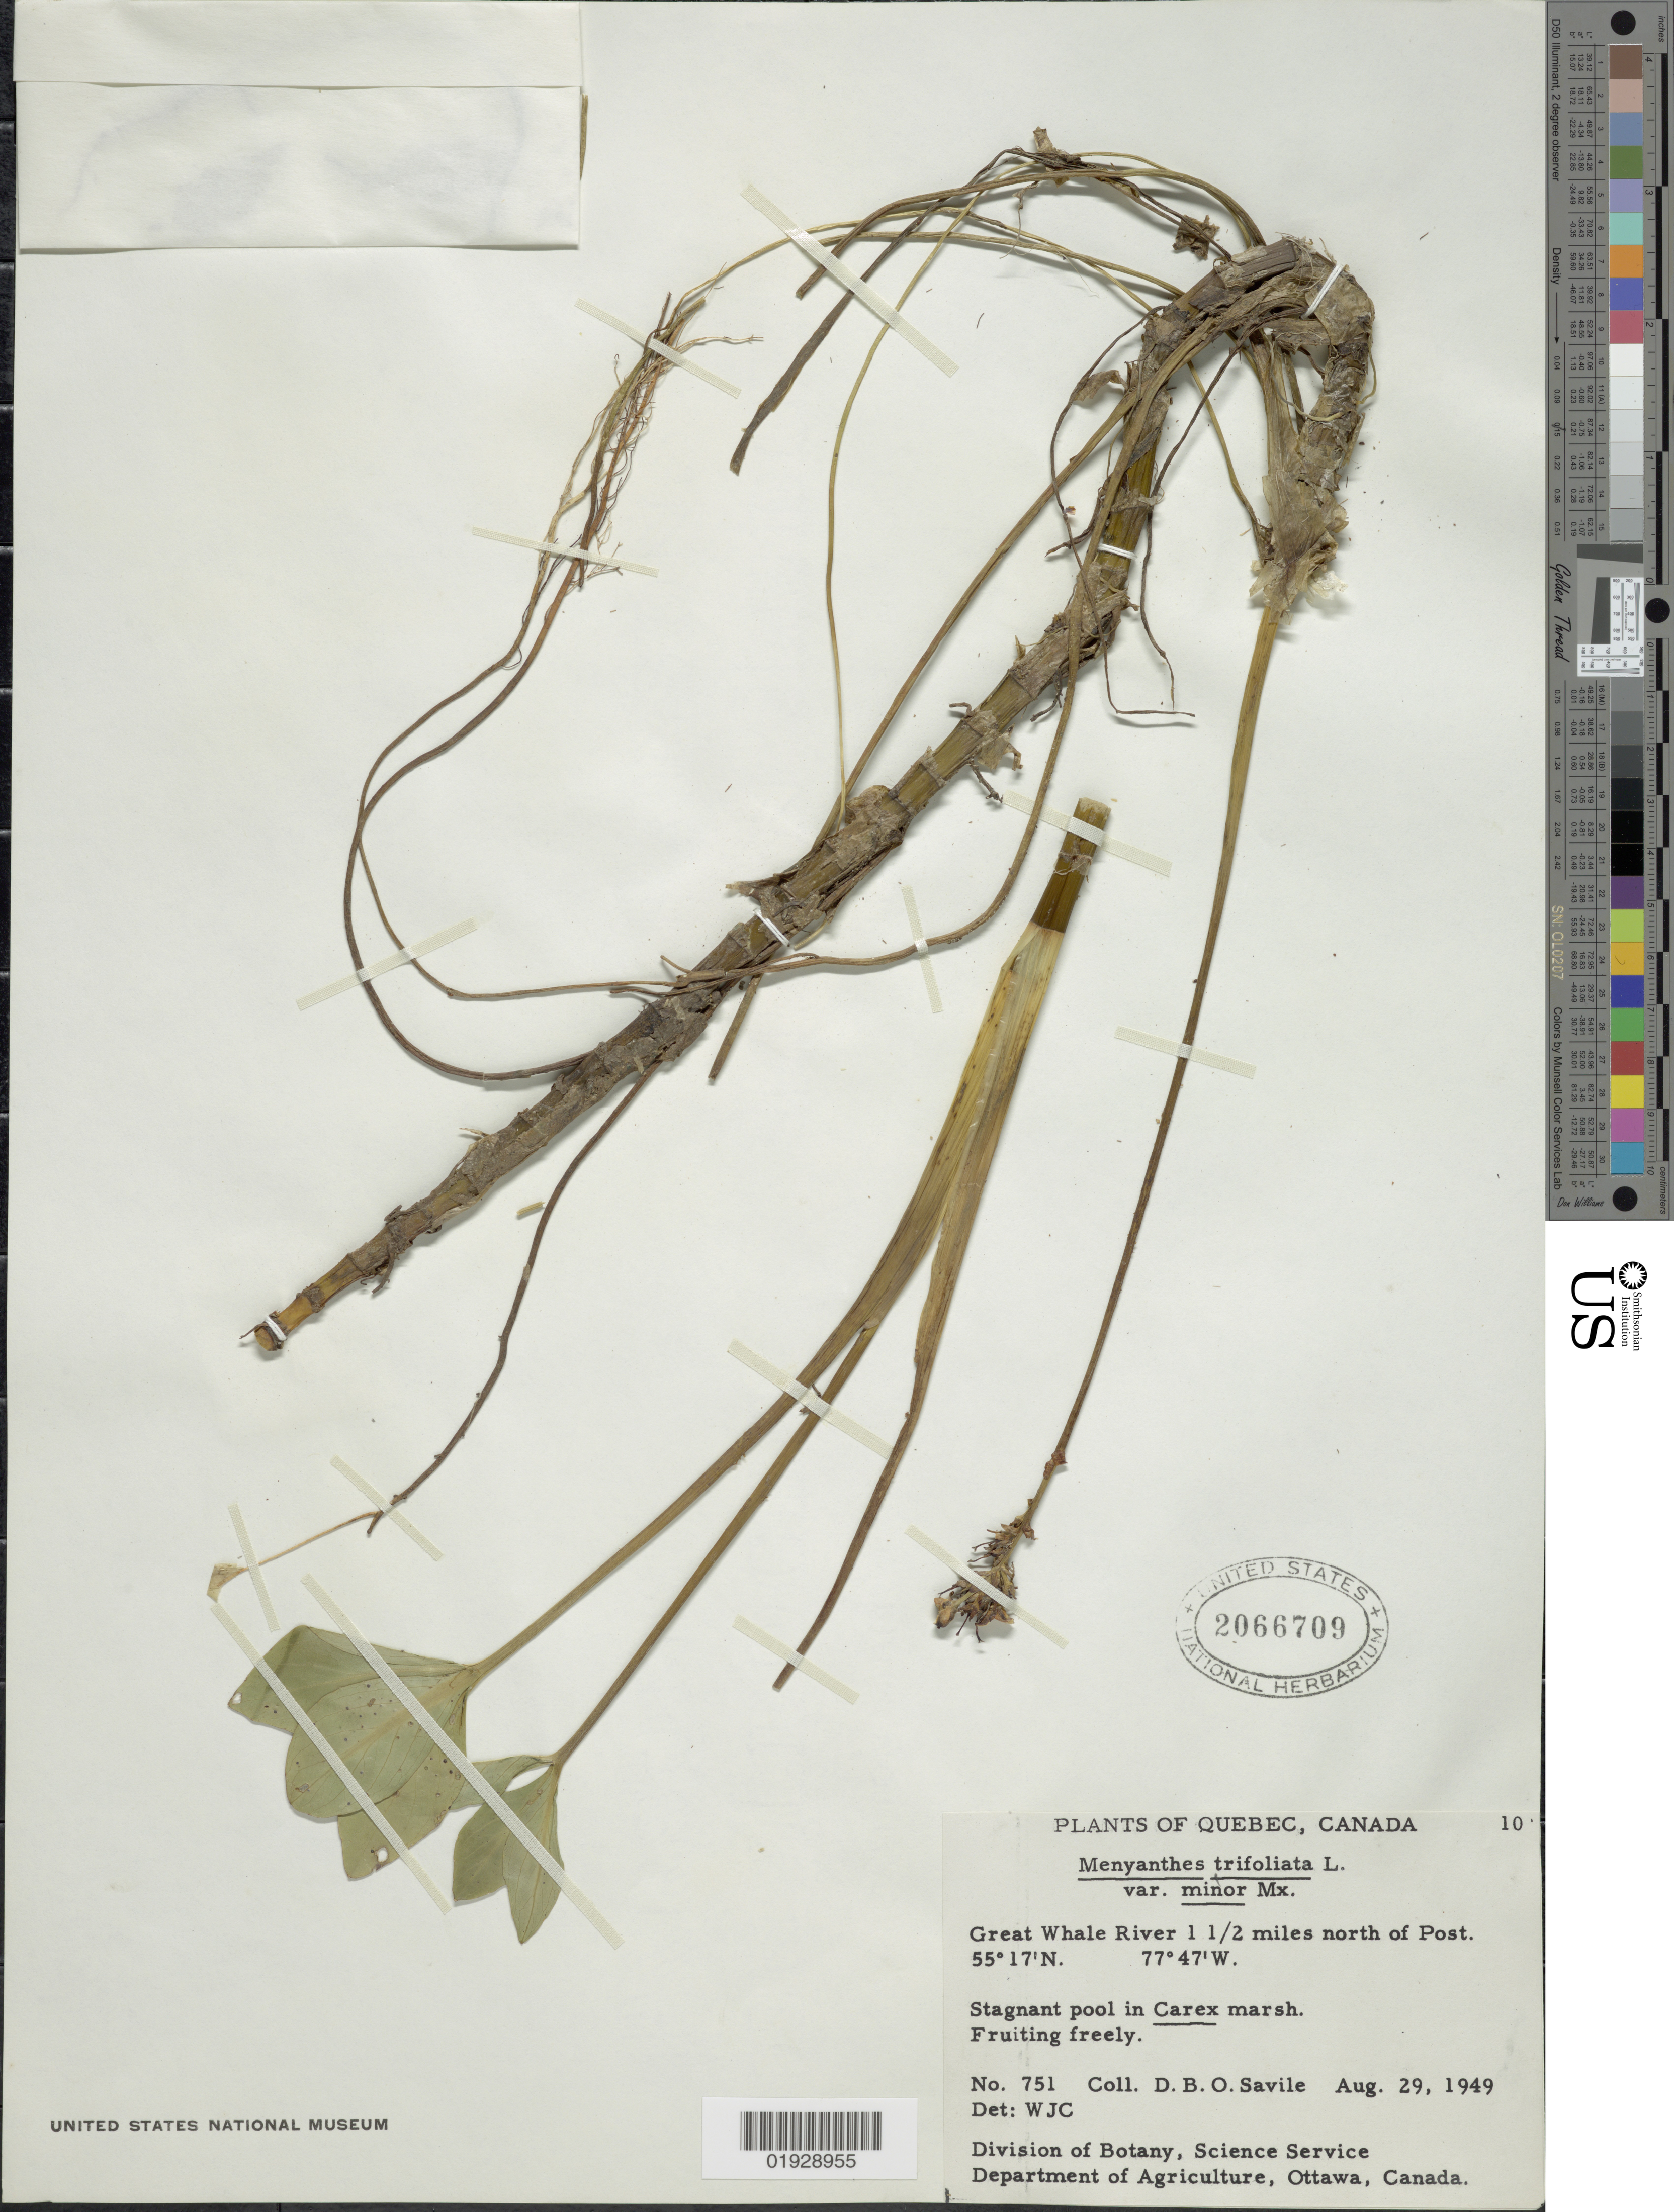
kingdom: Plantae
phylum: Tracheophyta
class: Magnoliopsida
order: Asterales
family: Menyanthaceae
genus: Menyanthes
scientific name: Menyanthes trifoliata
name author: L.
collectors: D. Savile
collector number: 751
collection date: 1949-08-29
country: Canada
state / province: Quebec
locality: Great Whale River 1½ miles north of Post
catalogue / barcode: US 2066709